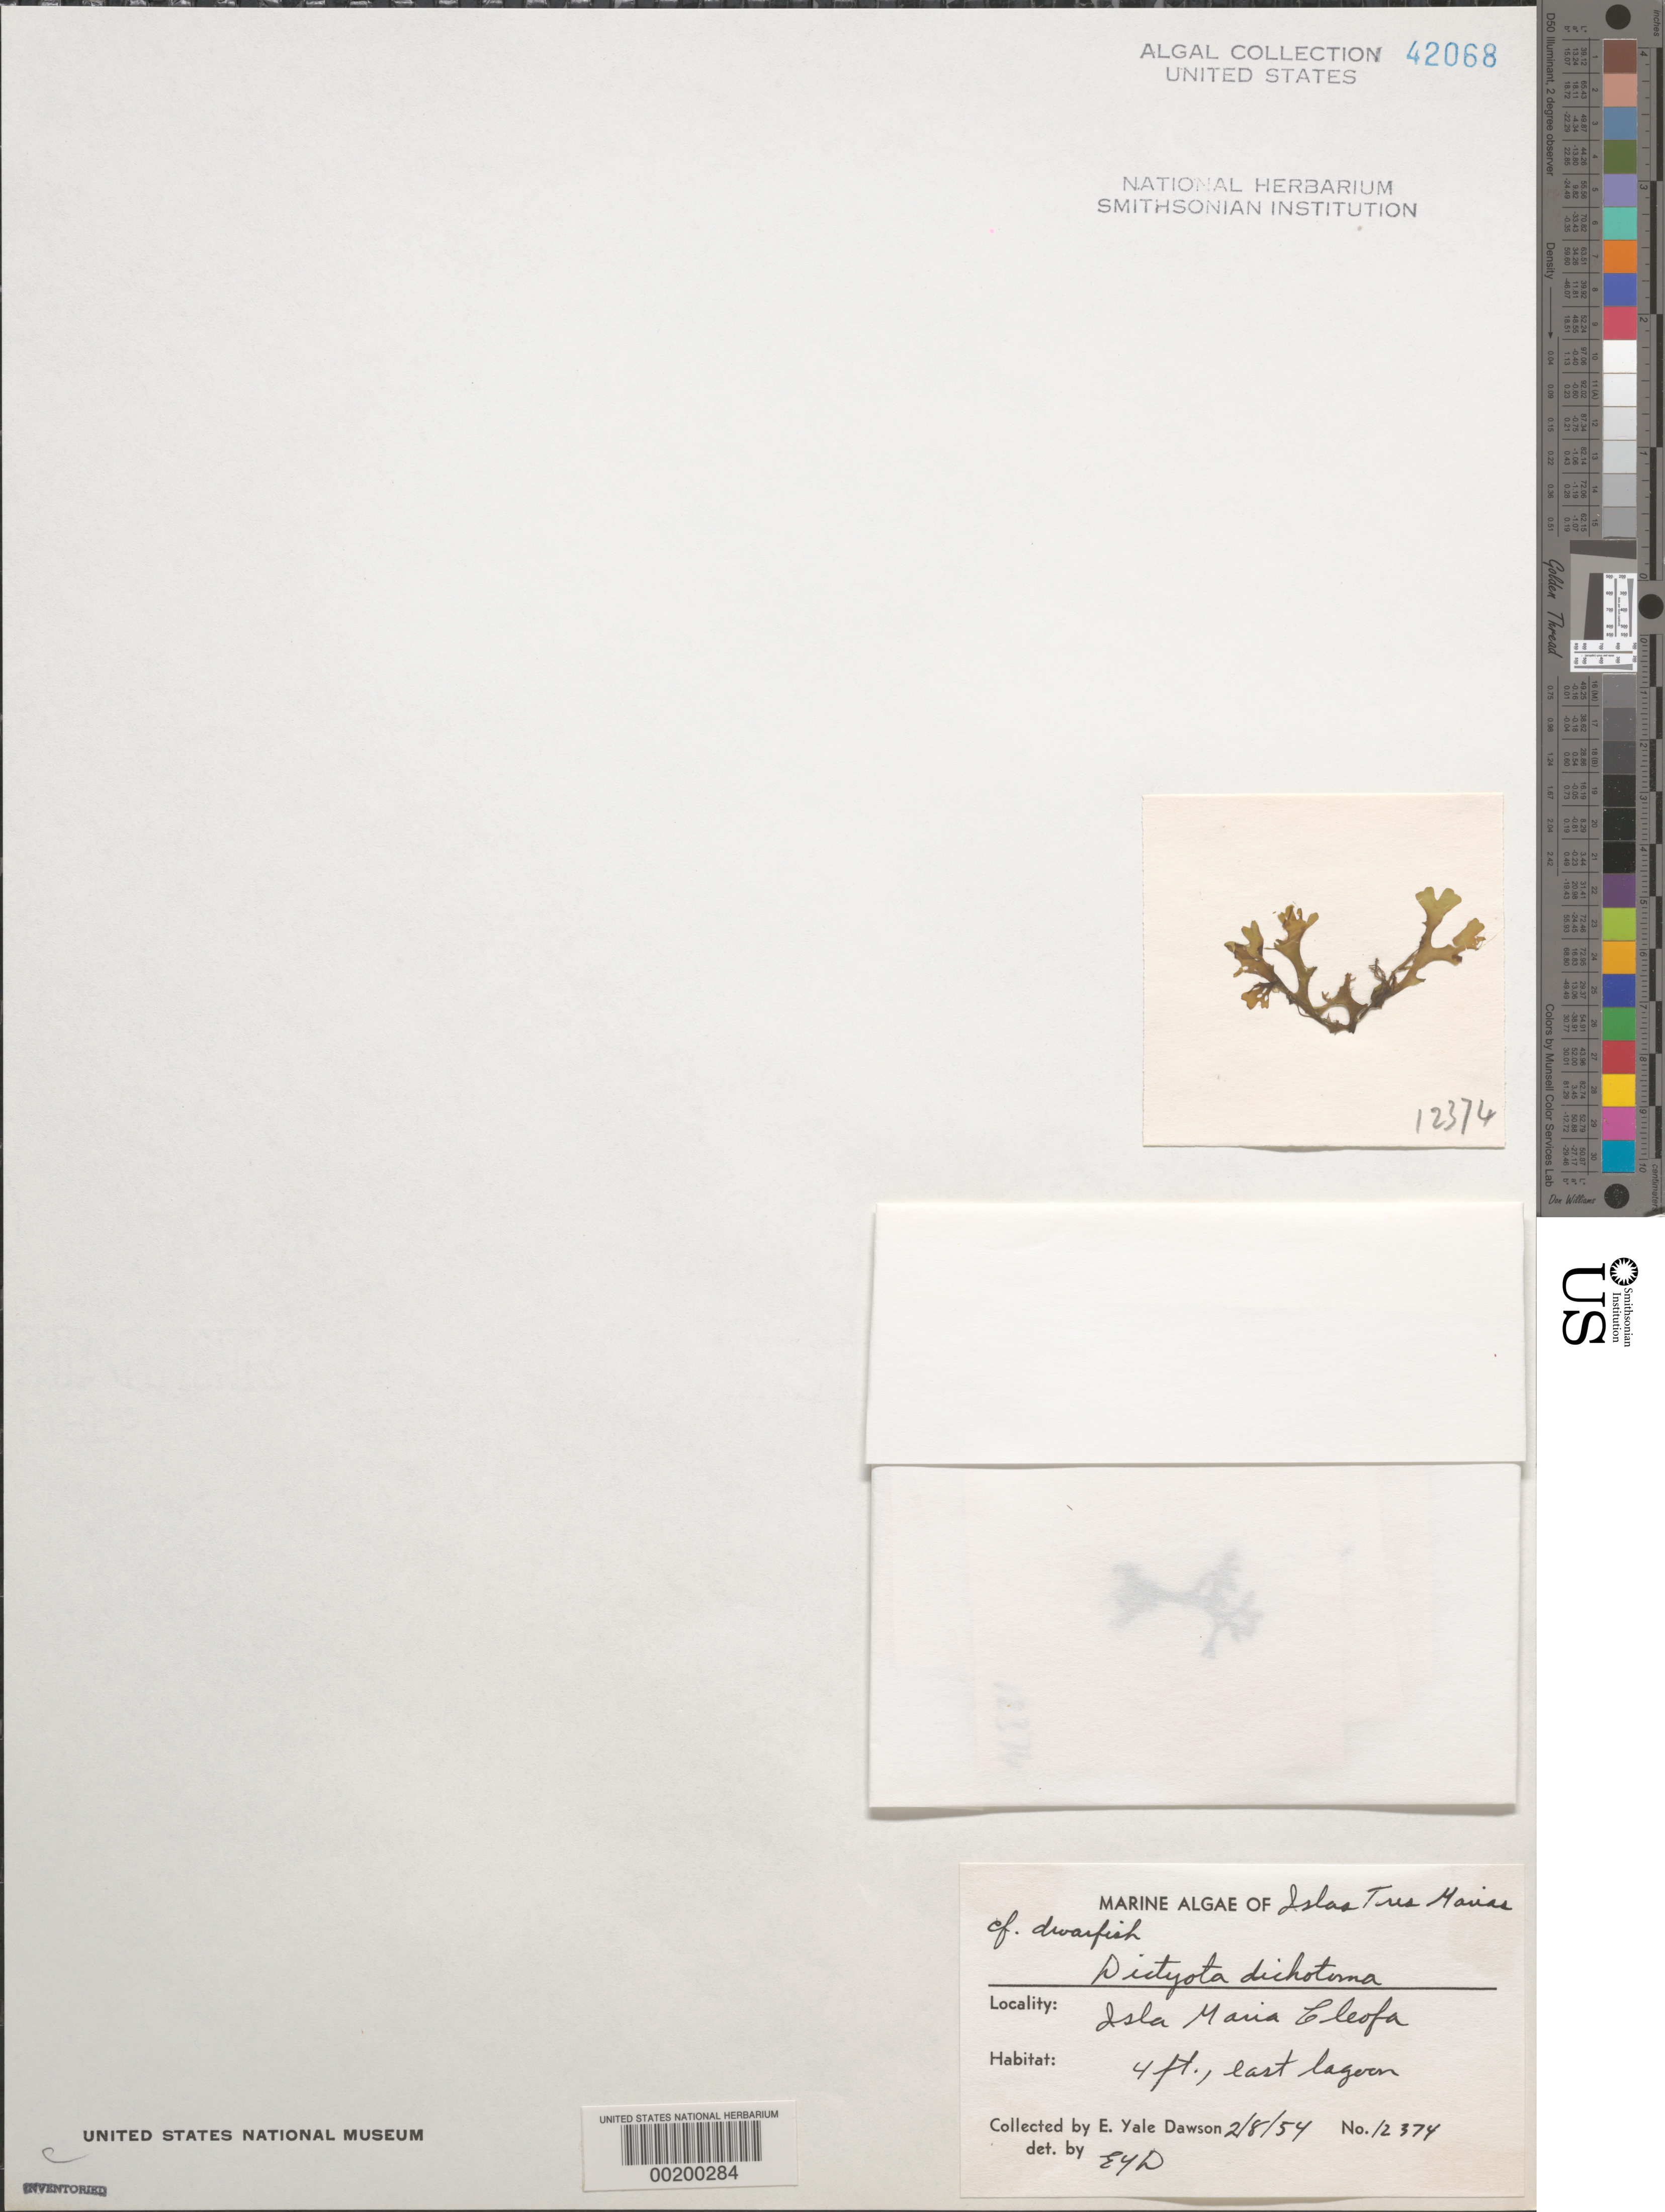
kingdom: Chromista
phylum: Ochrophyta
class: Phaeophyceae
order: Dictyotales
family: Dictyotaceae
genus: Dictyota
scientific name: Dictyota dichotoma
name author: (Huds.) J.V.Lamouroux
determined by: Dawson, E. Y.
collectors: E. Y. Dawson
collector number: EYD 12374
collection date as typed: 08 Feb 1954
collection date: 1954-02-08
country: Mexico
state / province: Nayarit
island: Isla Maria Cleofa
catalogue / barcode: US 42068